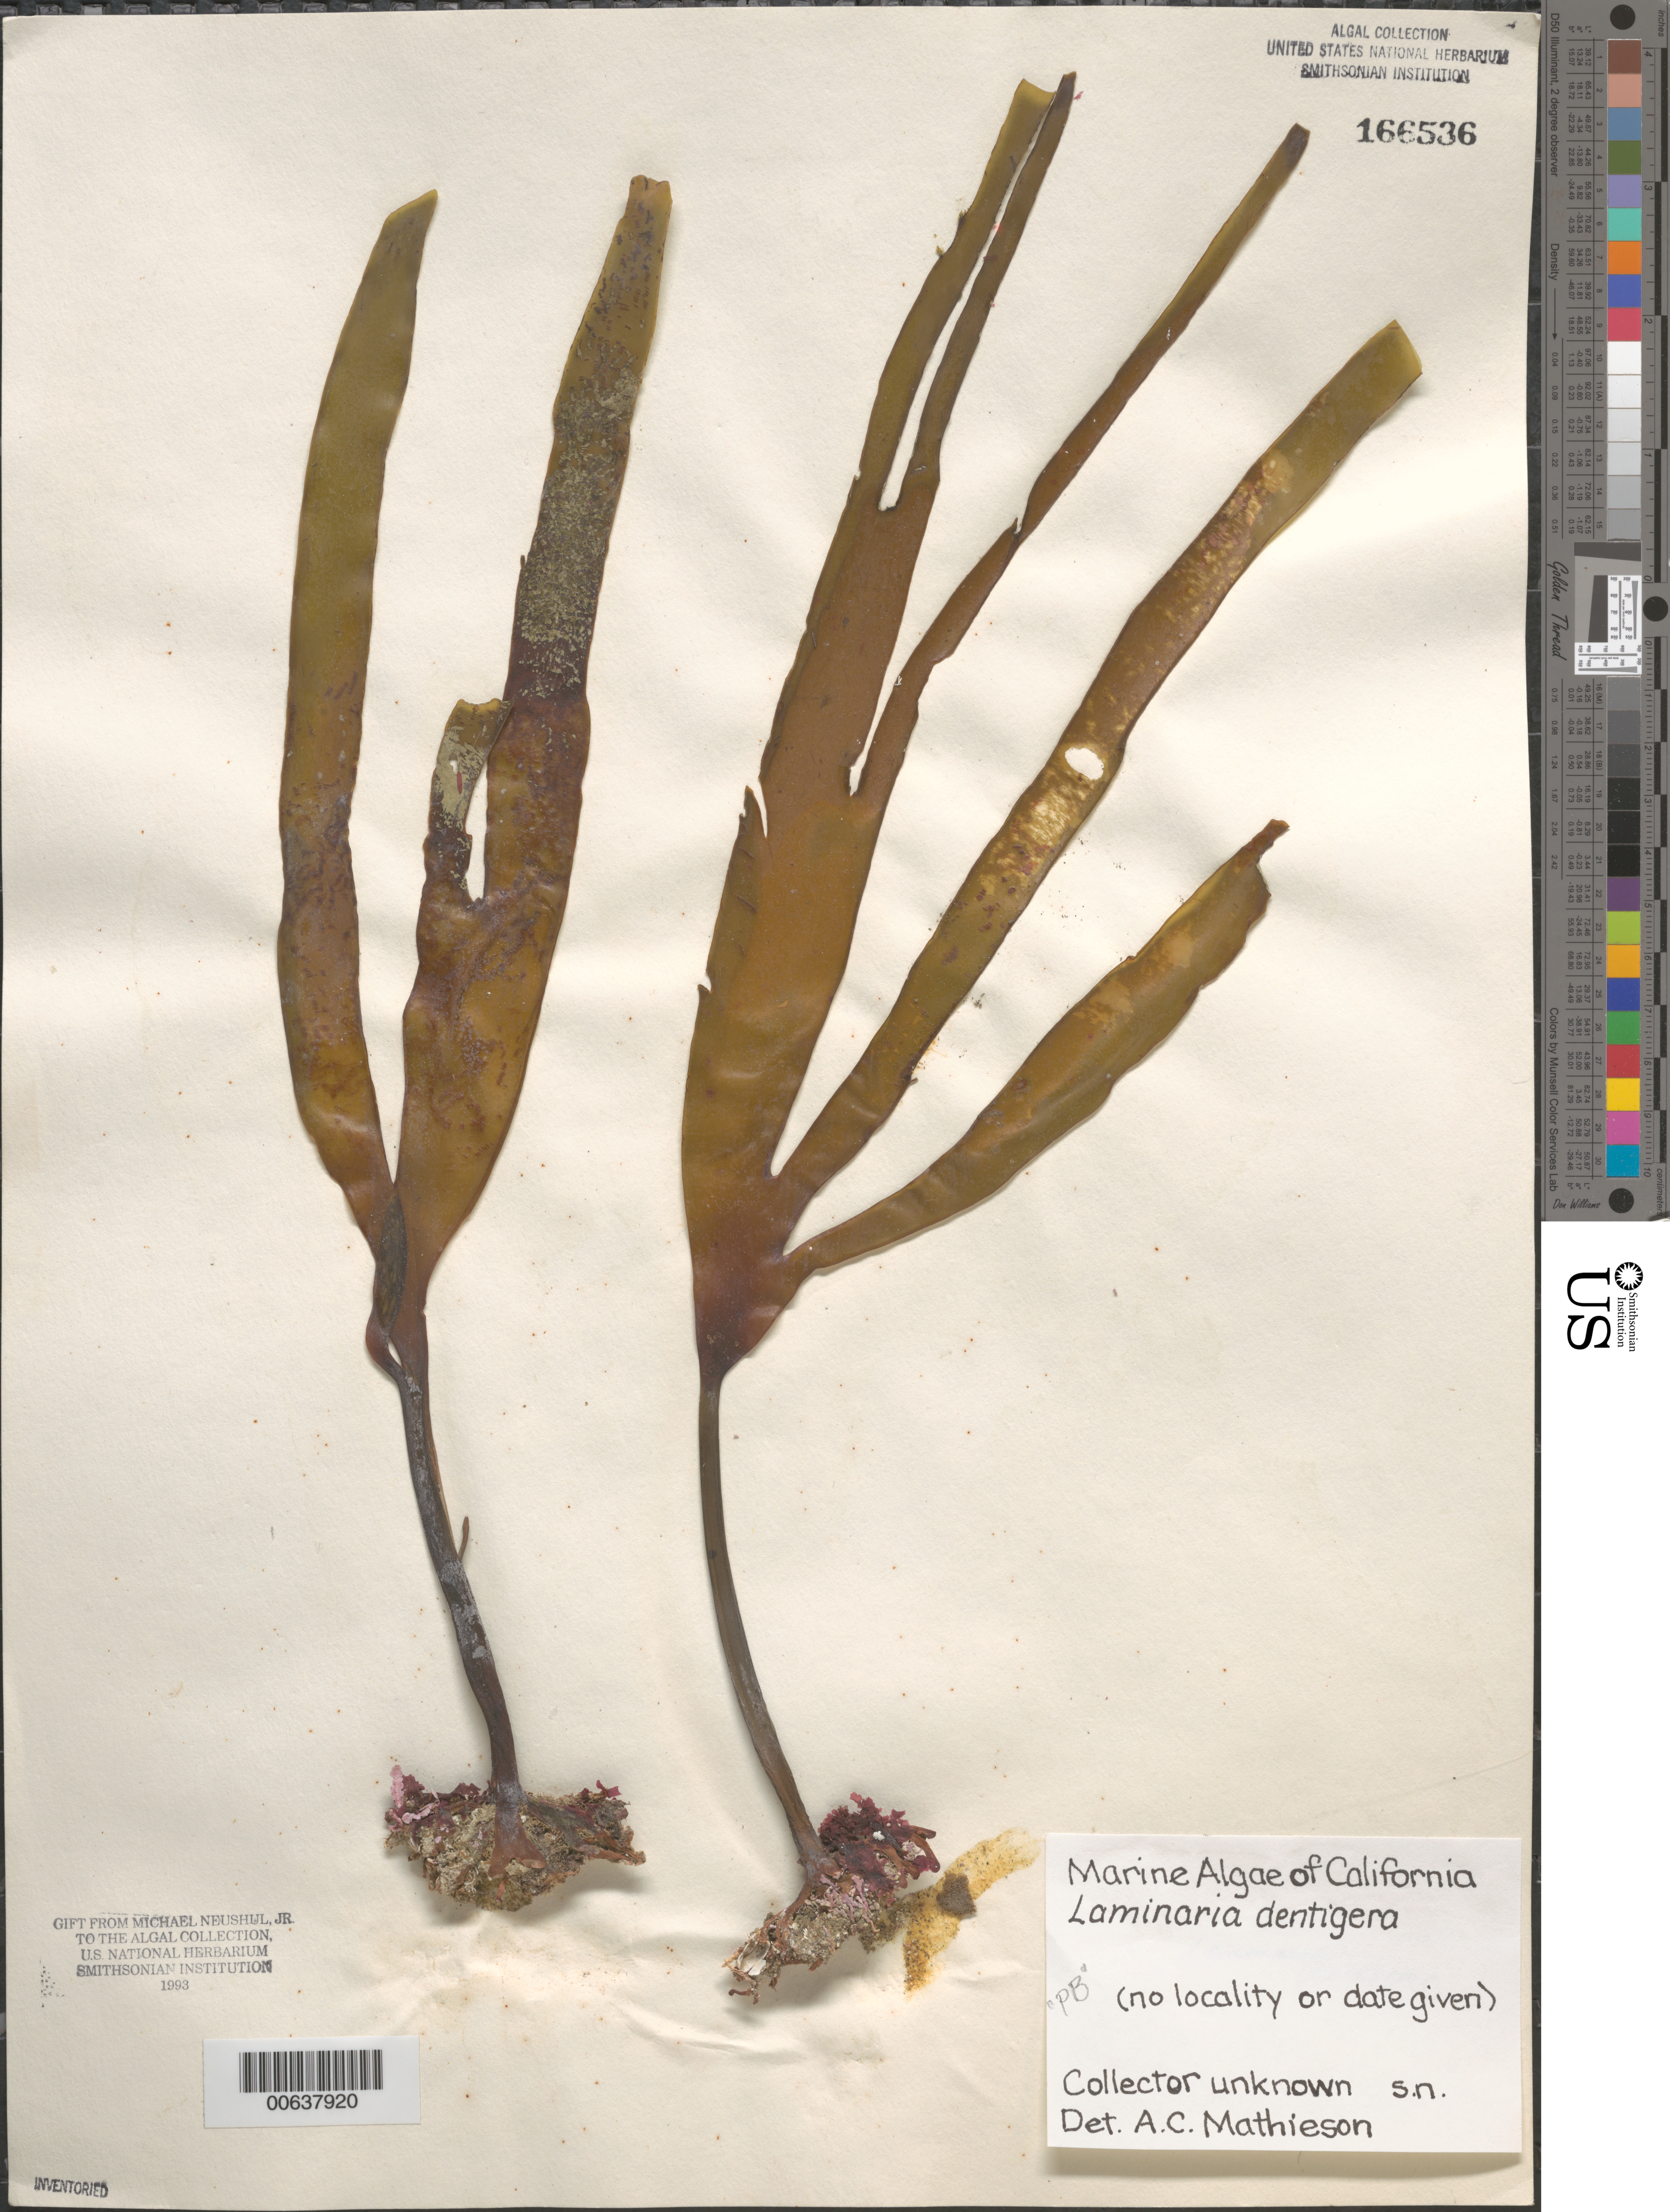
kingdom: Chromista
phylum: Ochrophyta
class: Phaeophyceae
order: Laminariales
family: Laminariaceae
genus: Laminaria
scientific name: Laminaria dentigera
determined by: Mathieson, A. C.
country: United States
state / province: California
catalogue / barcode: US 166536